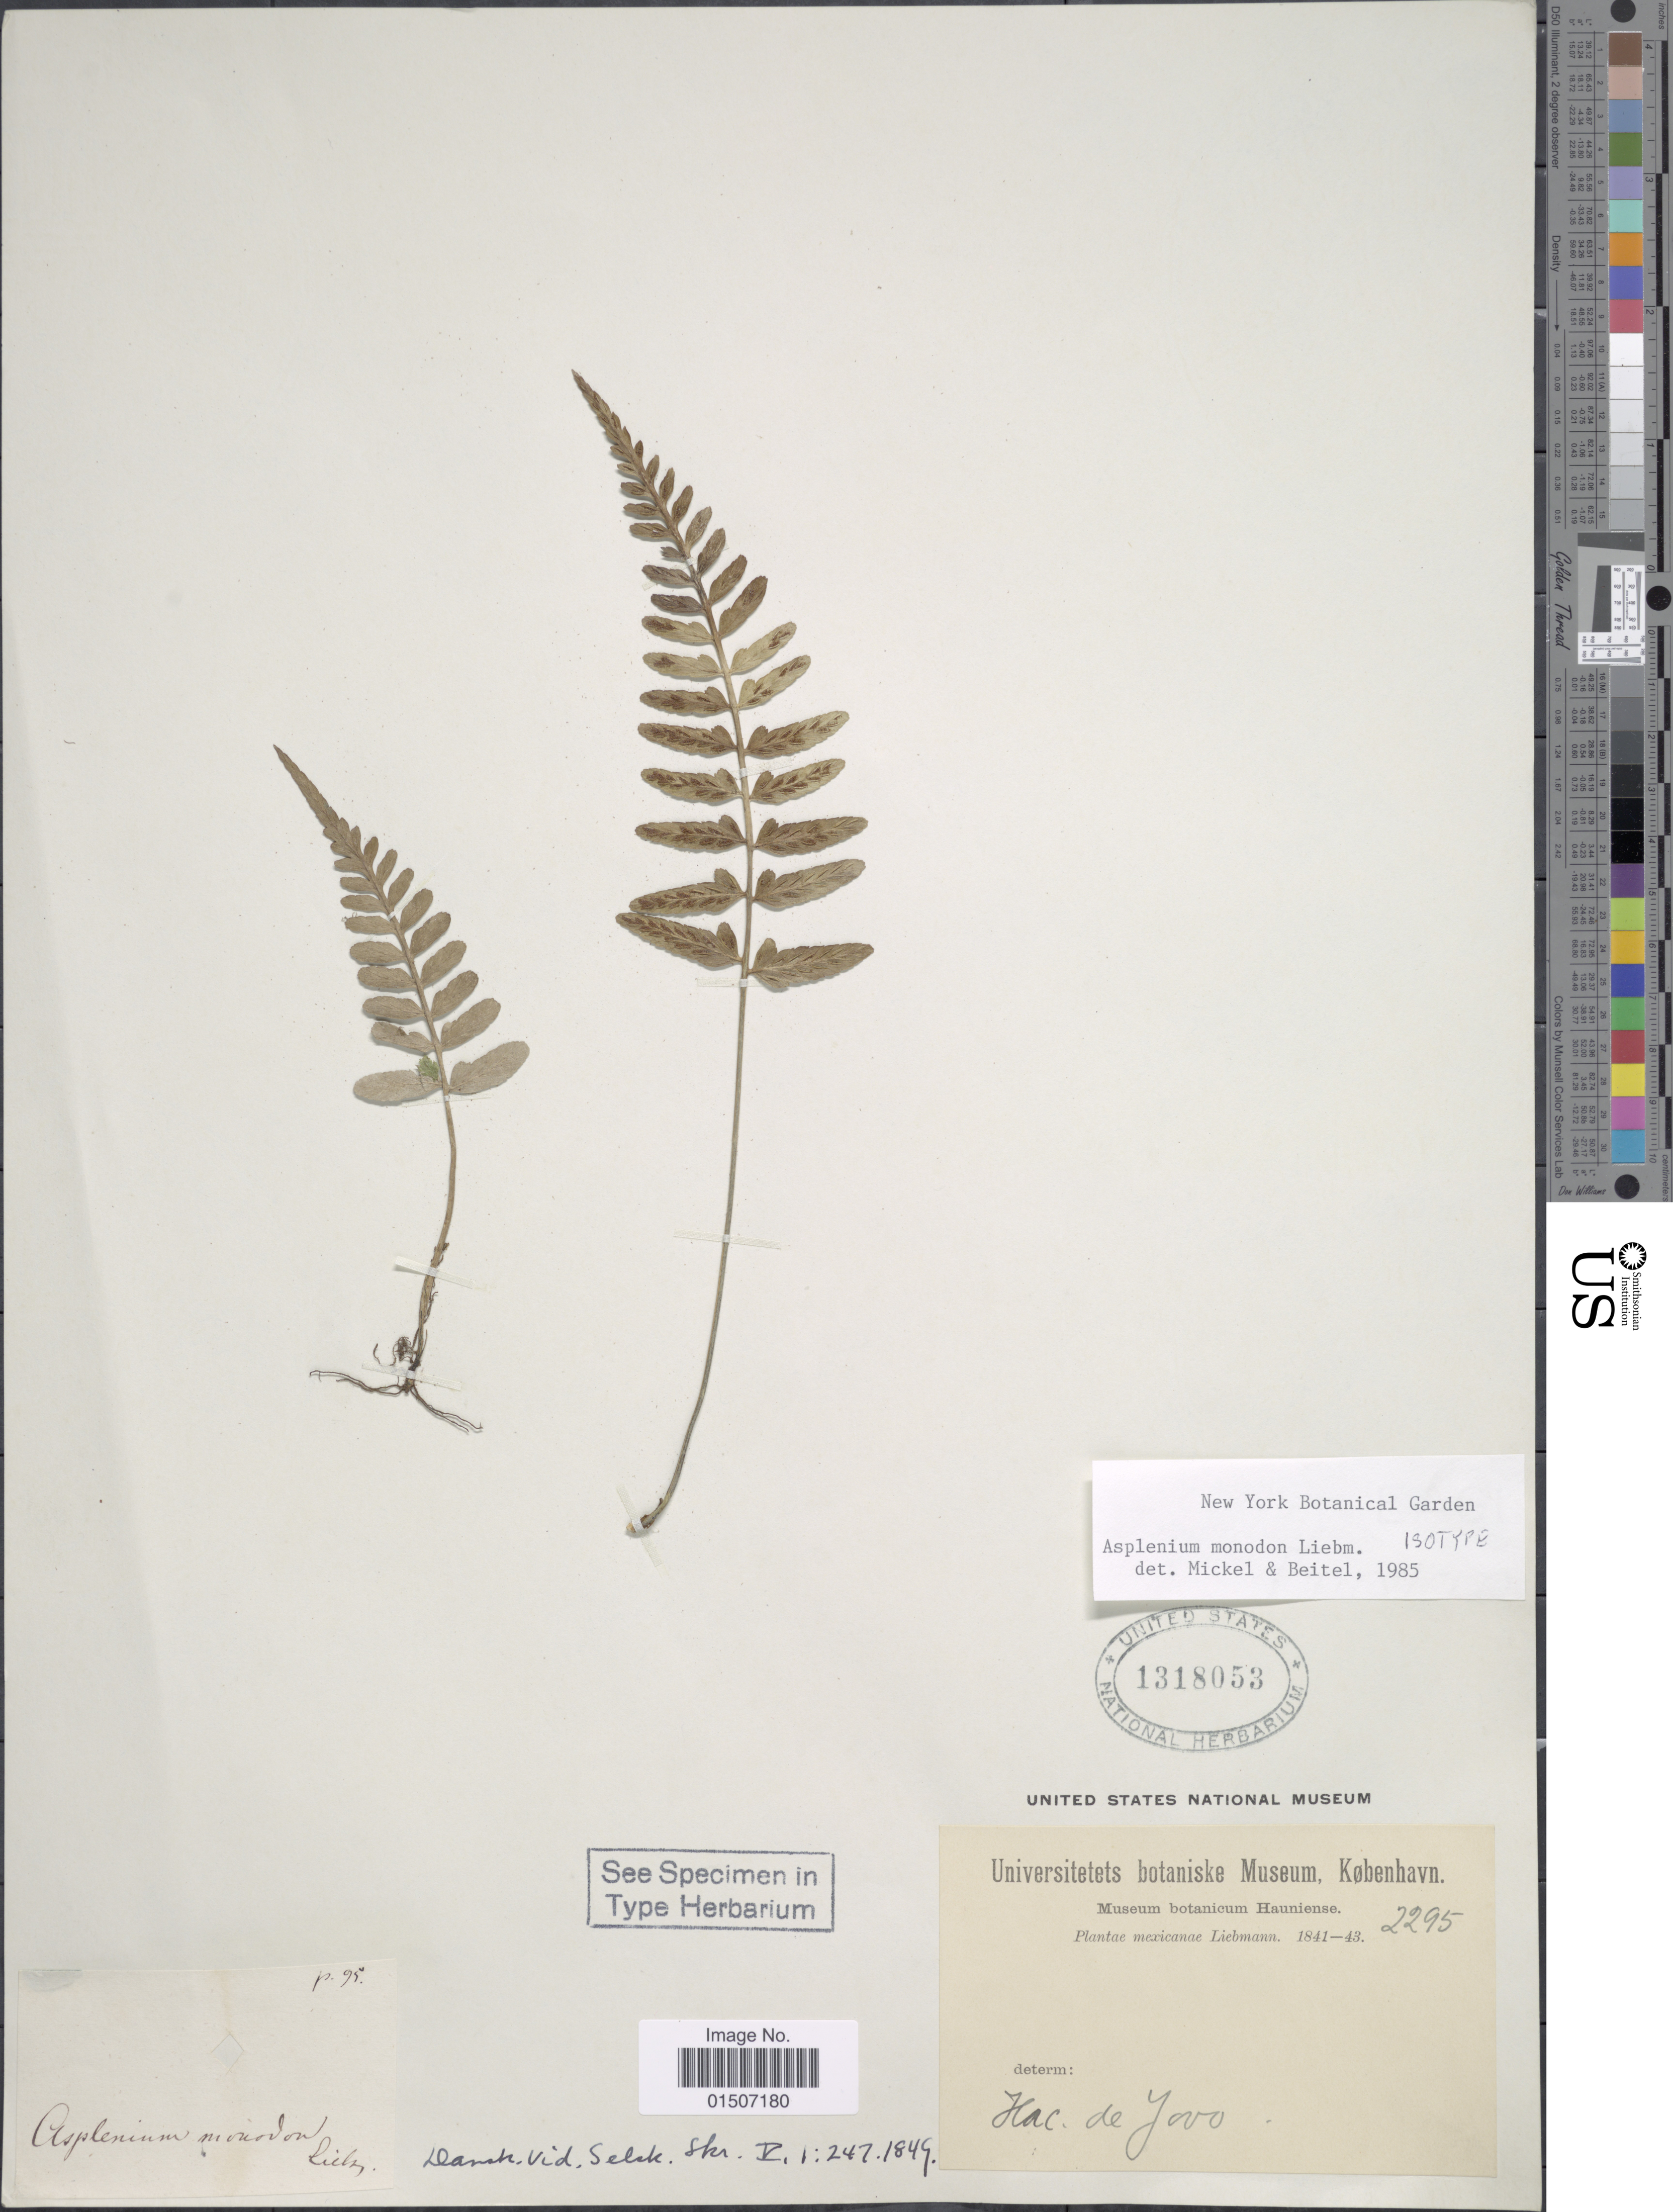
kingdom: Plantae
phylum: Tracheophyta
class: Polypodiopsida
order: Polypodiales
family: Aspleniaceae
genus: Asplenium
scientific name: Asplenium monodon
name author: Liebm.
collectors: Liebmann, --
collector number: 2295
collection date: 1841/1843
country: Mexico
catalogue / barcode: US 1318053